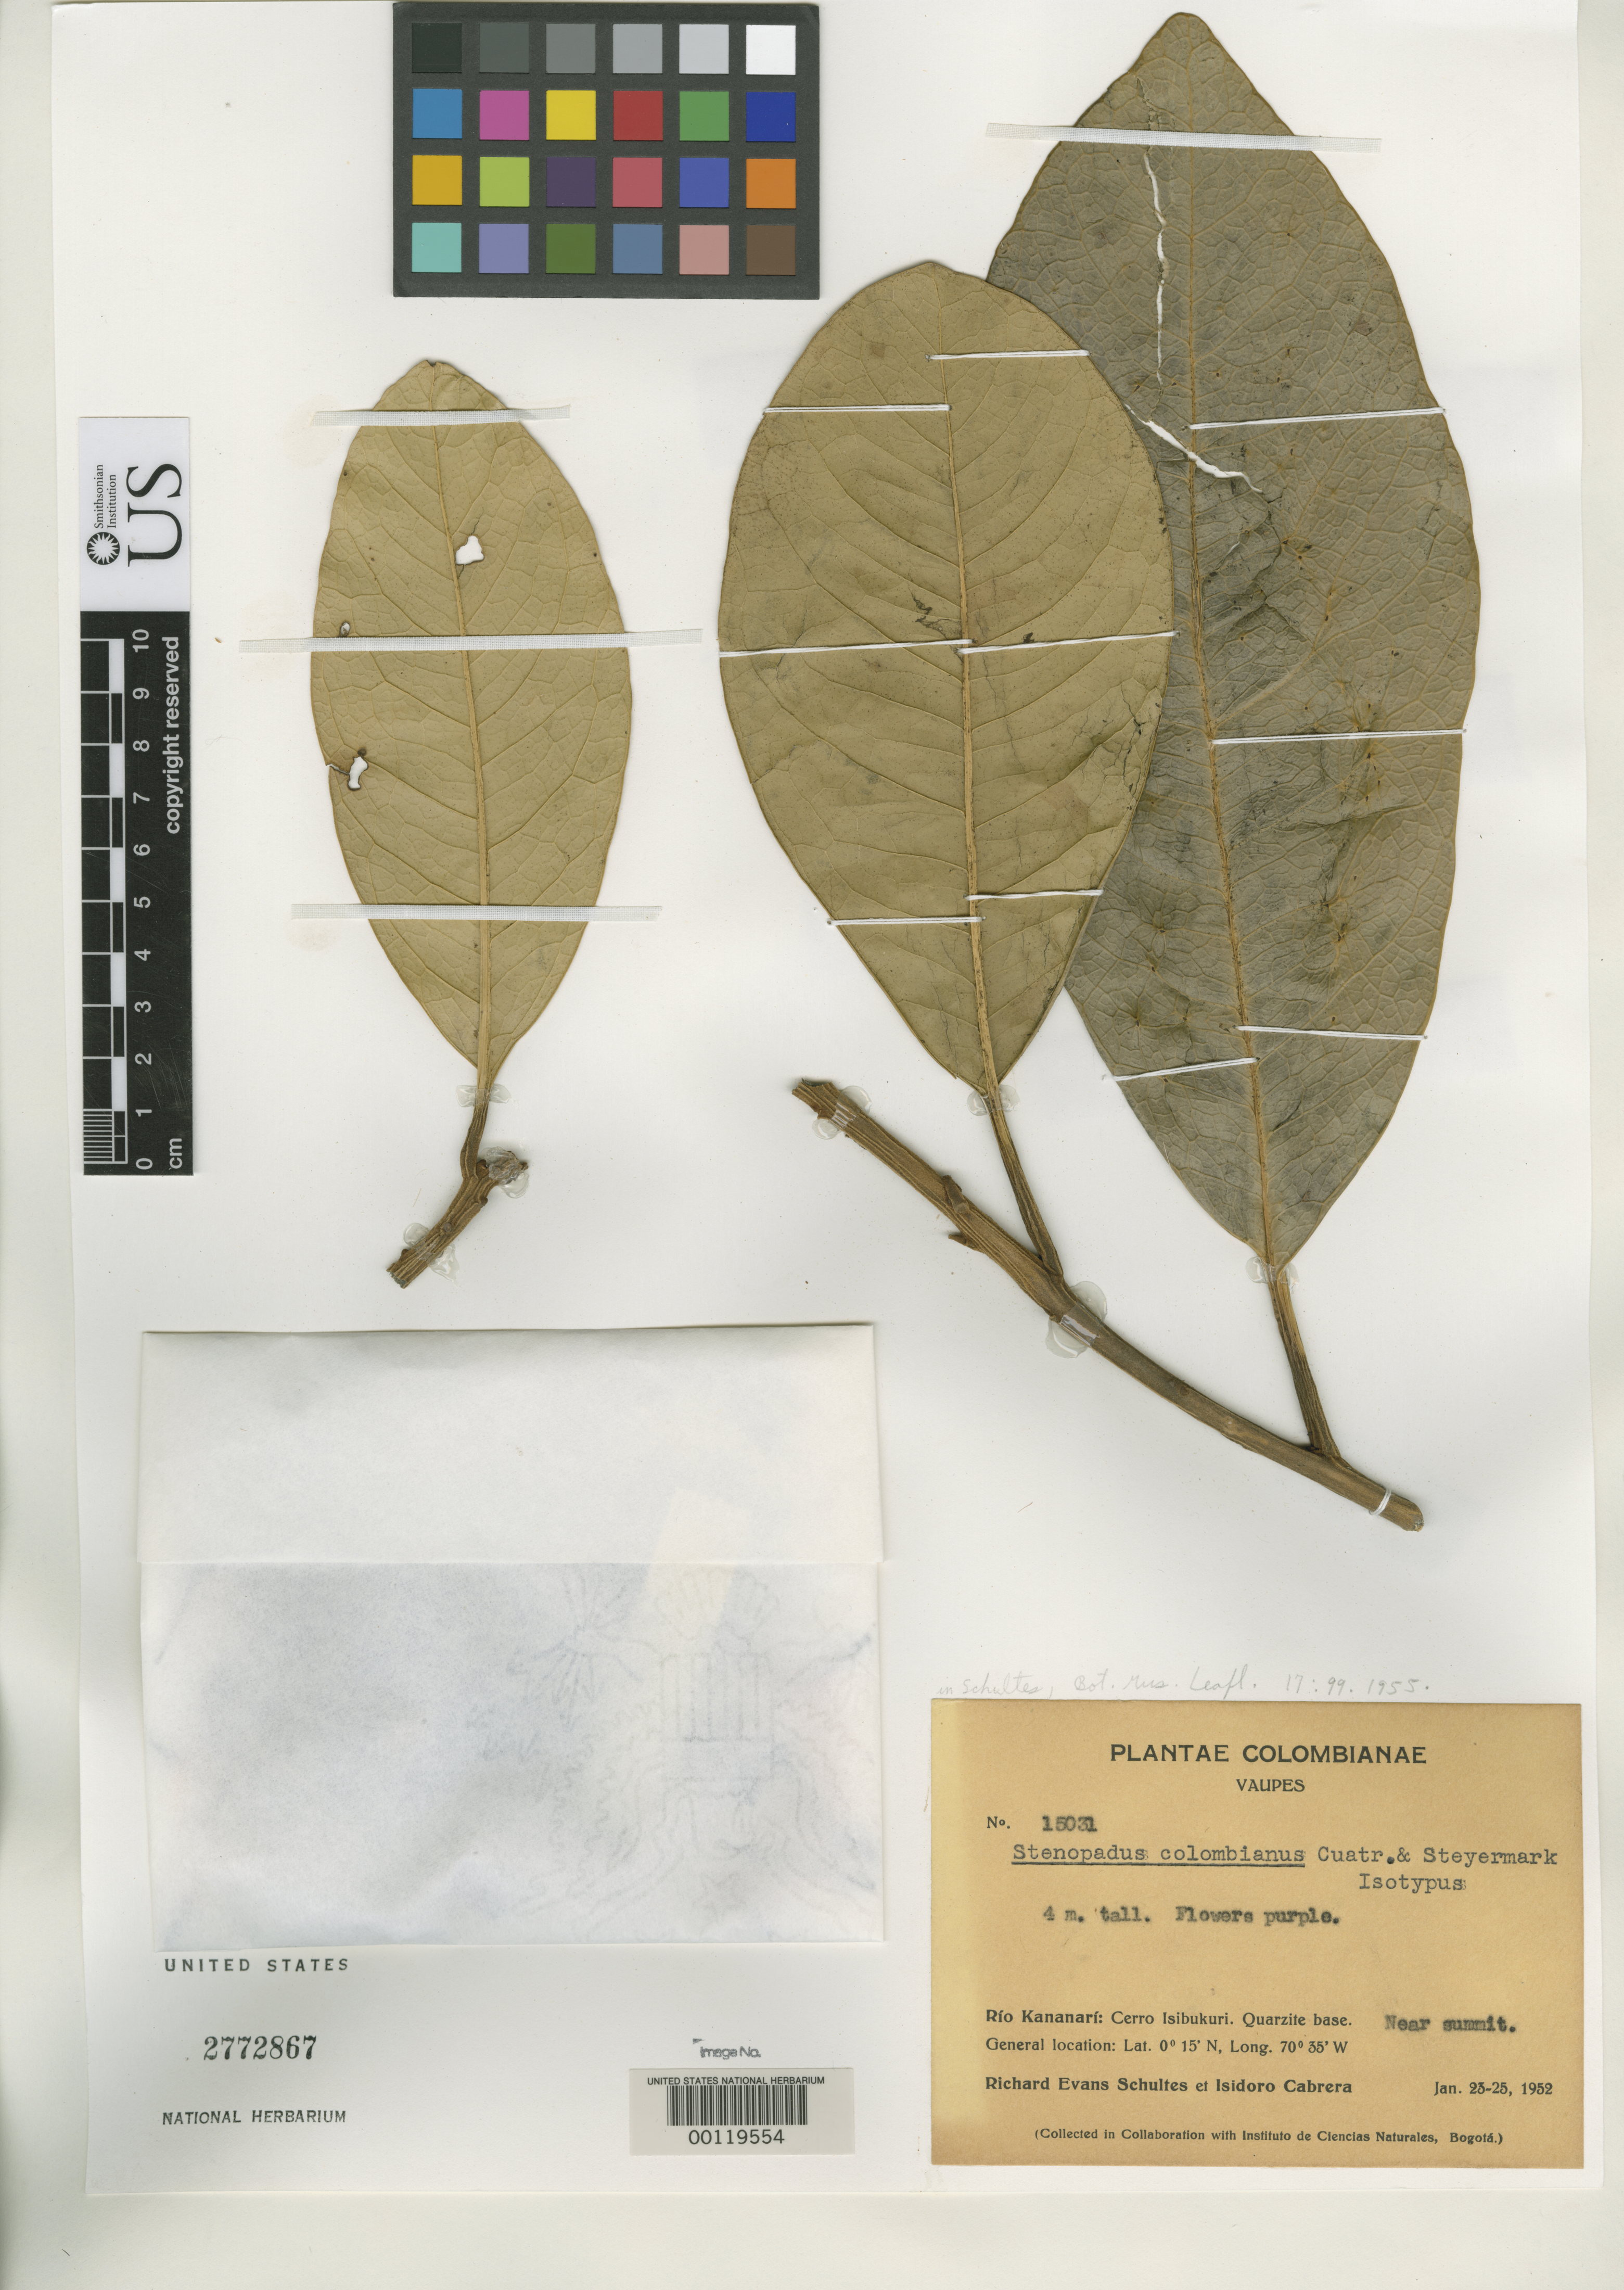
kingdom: Plantae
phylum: Tracheophyta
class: Magnoliopsida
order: Asterales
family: Asteraceae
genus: Stenopadus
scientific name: Stenopadus colombianus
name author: Cuatrec. & Steyerm. in R.E. Schult.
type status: Isotype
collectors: R. E. Schultes & I. Cabrera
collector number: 15031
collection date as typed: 23 Jan 1952 to 25 Jan 1952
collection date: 1952-01-23/1952-01-25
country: Colombia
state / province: Vaupés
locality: Rio Kananari, Cerro Isibukuri.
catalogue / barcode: US 2772867